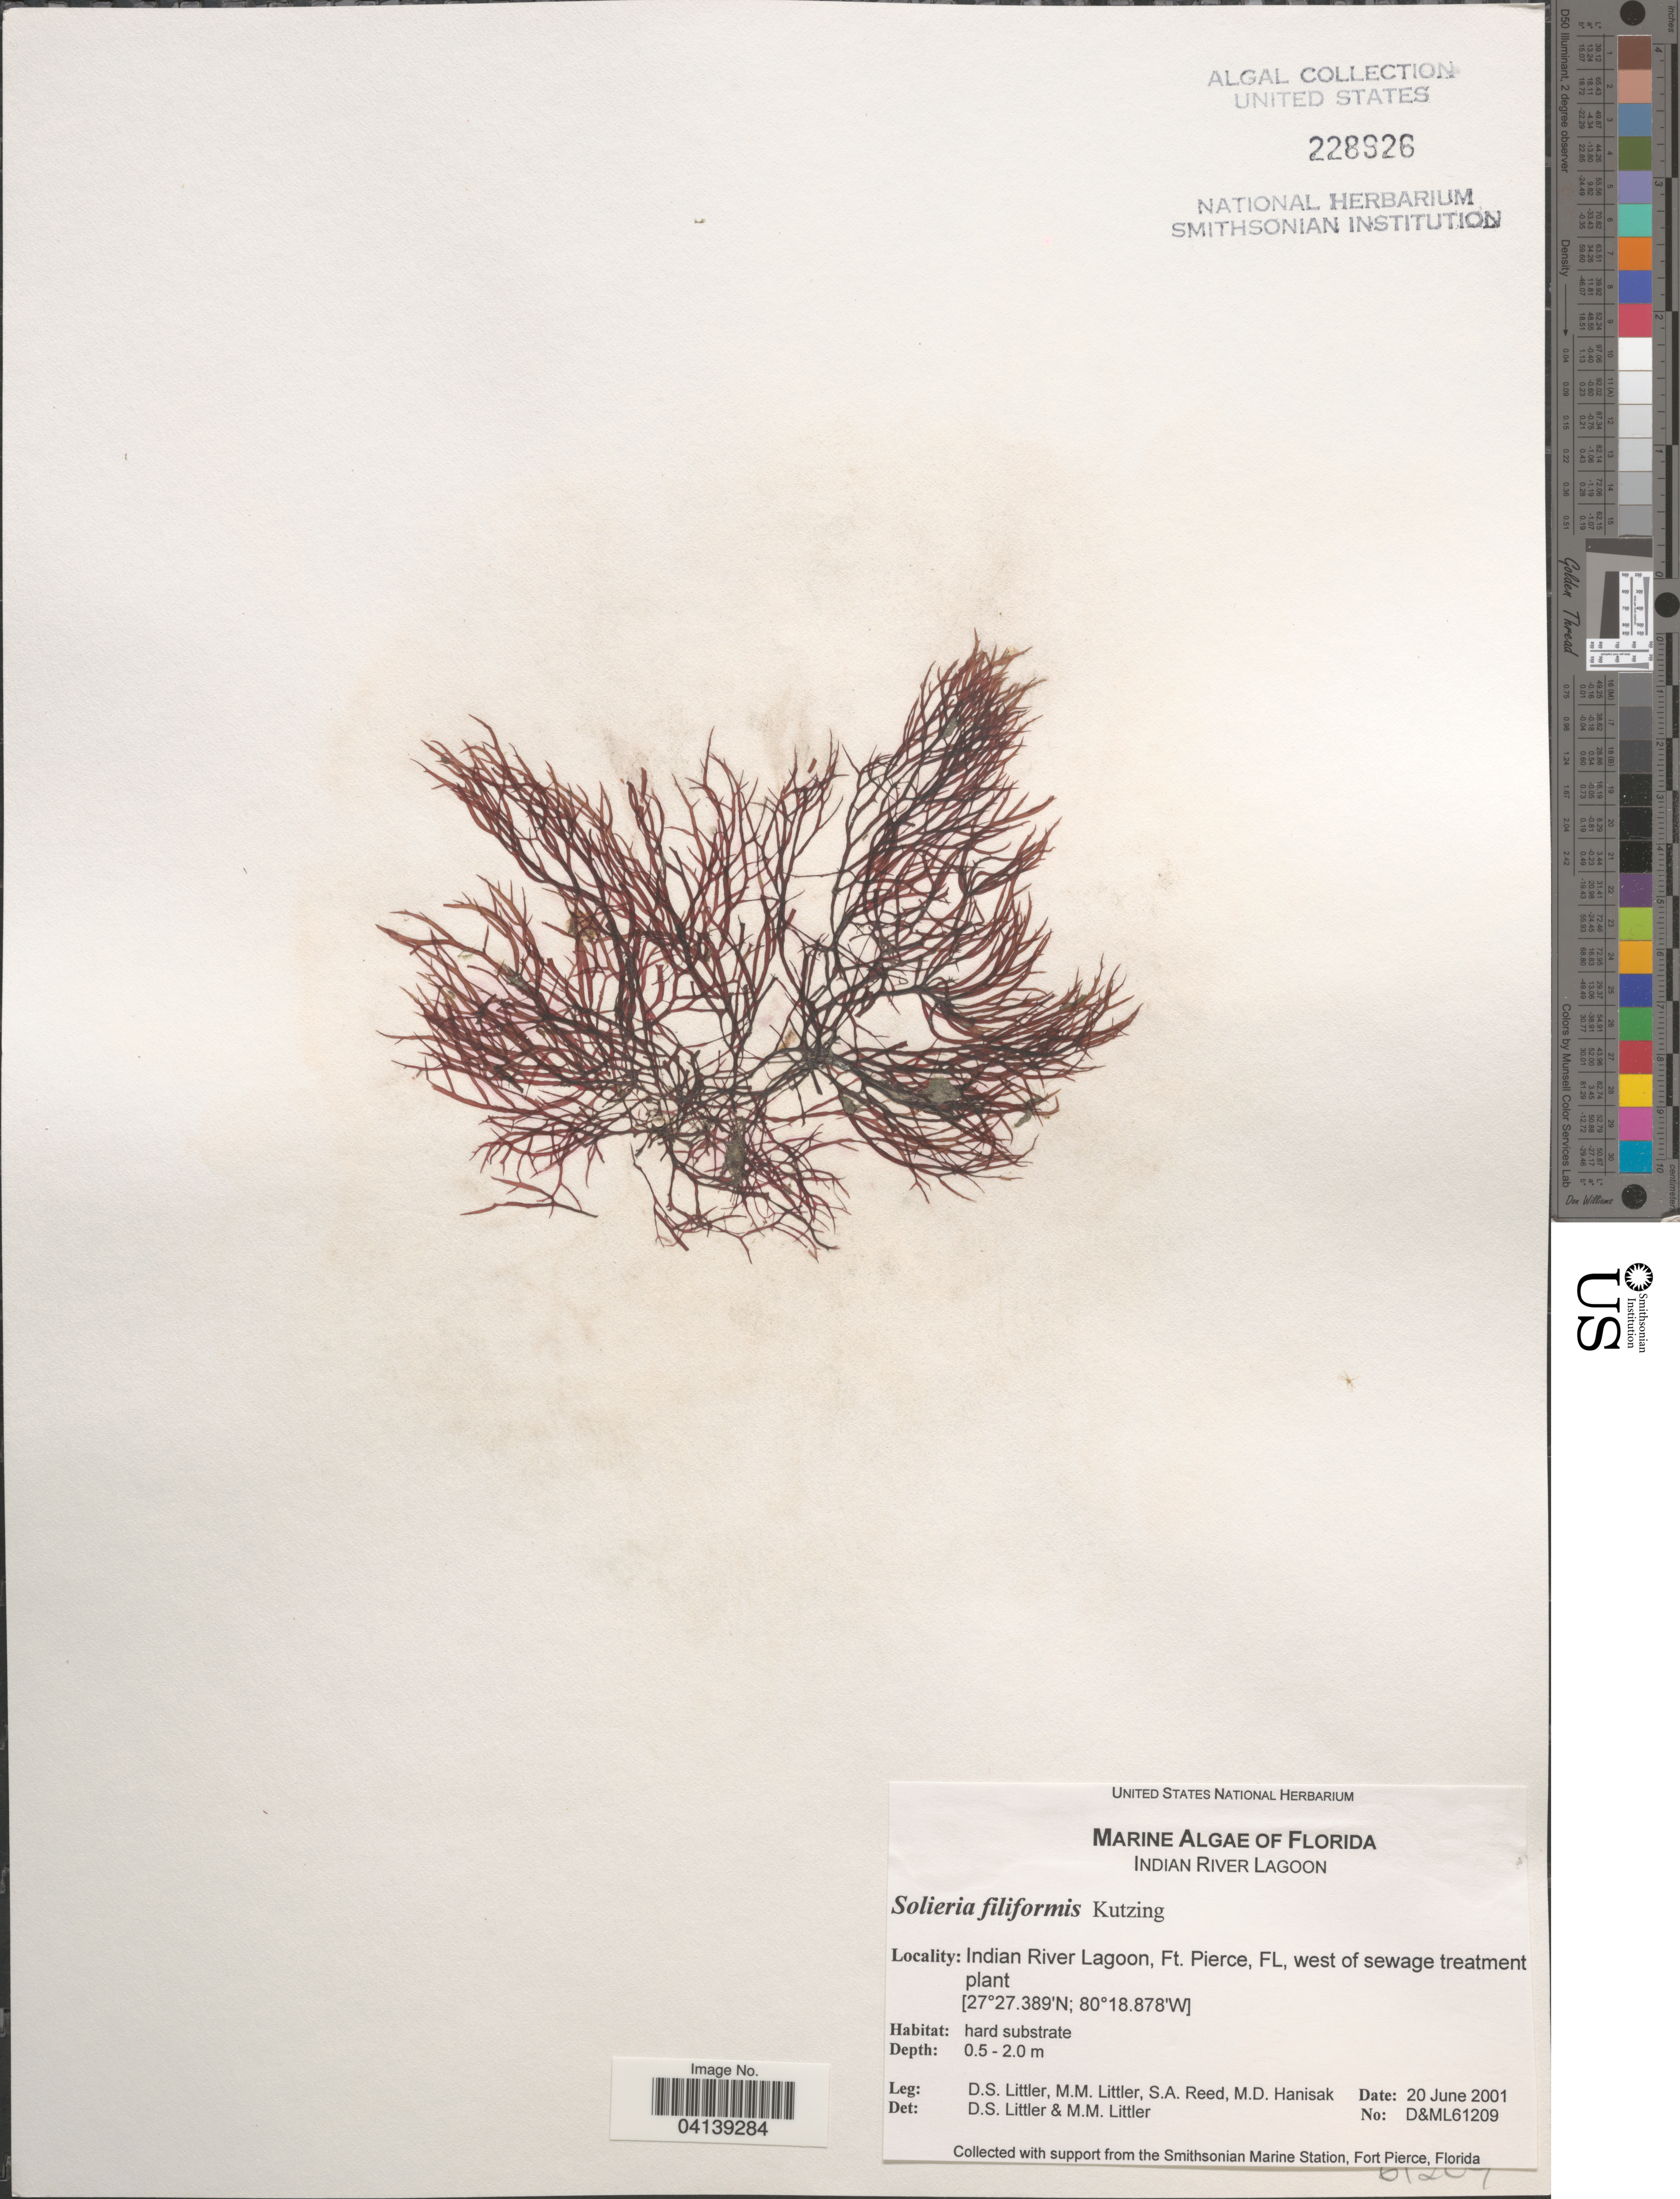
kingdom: Plantae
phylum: Rhodophyta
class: Florideophyceae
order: Gigartinales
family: Solieriaceae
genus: Solieria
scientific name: Solieria filiformis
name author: (Kütz.) P.W. Gabrielson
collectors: D. S. Littler, S. Reed & M. Hanisak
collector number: D&ML61209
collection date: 2001-06-20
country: United States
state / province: Florida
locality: Indian River Lagoon, Ft. Pierce, west of sewage treatment plant.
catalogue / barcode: US 228926